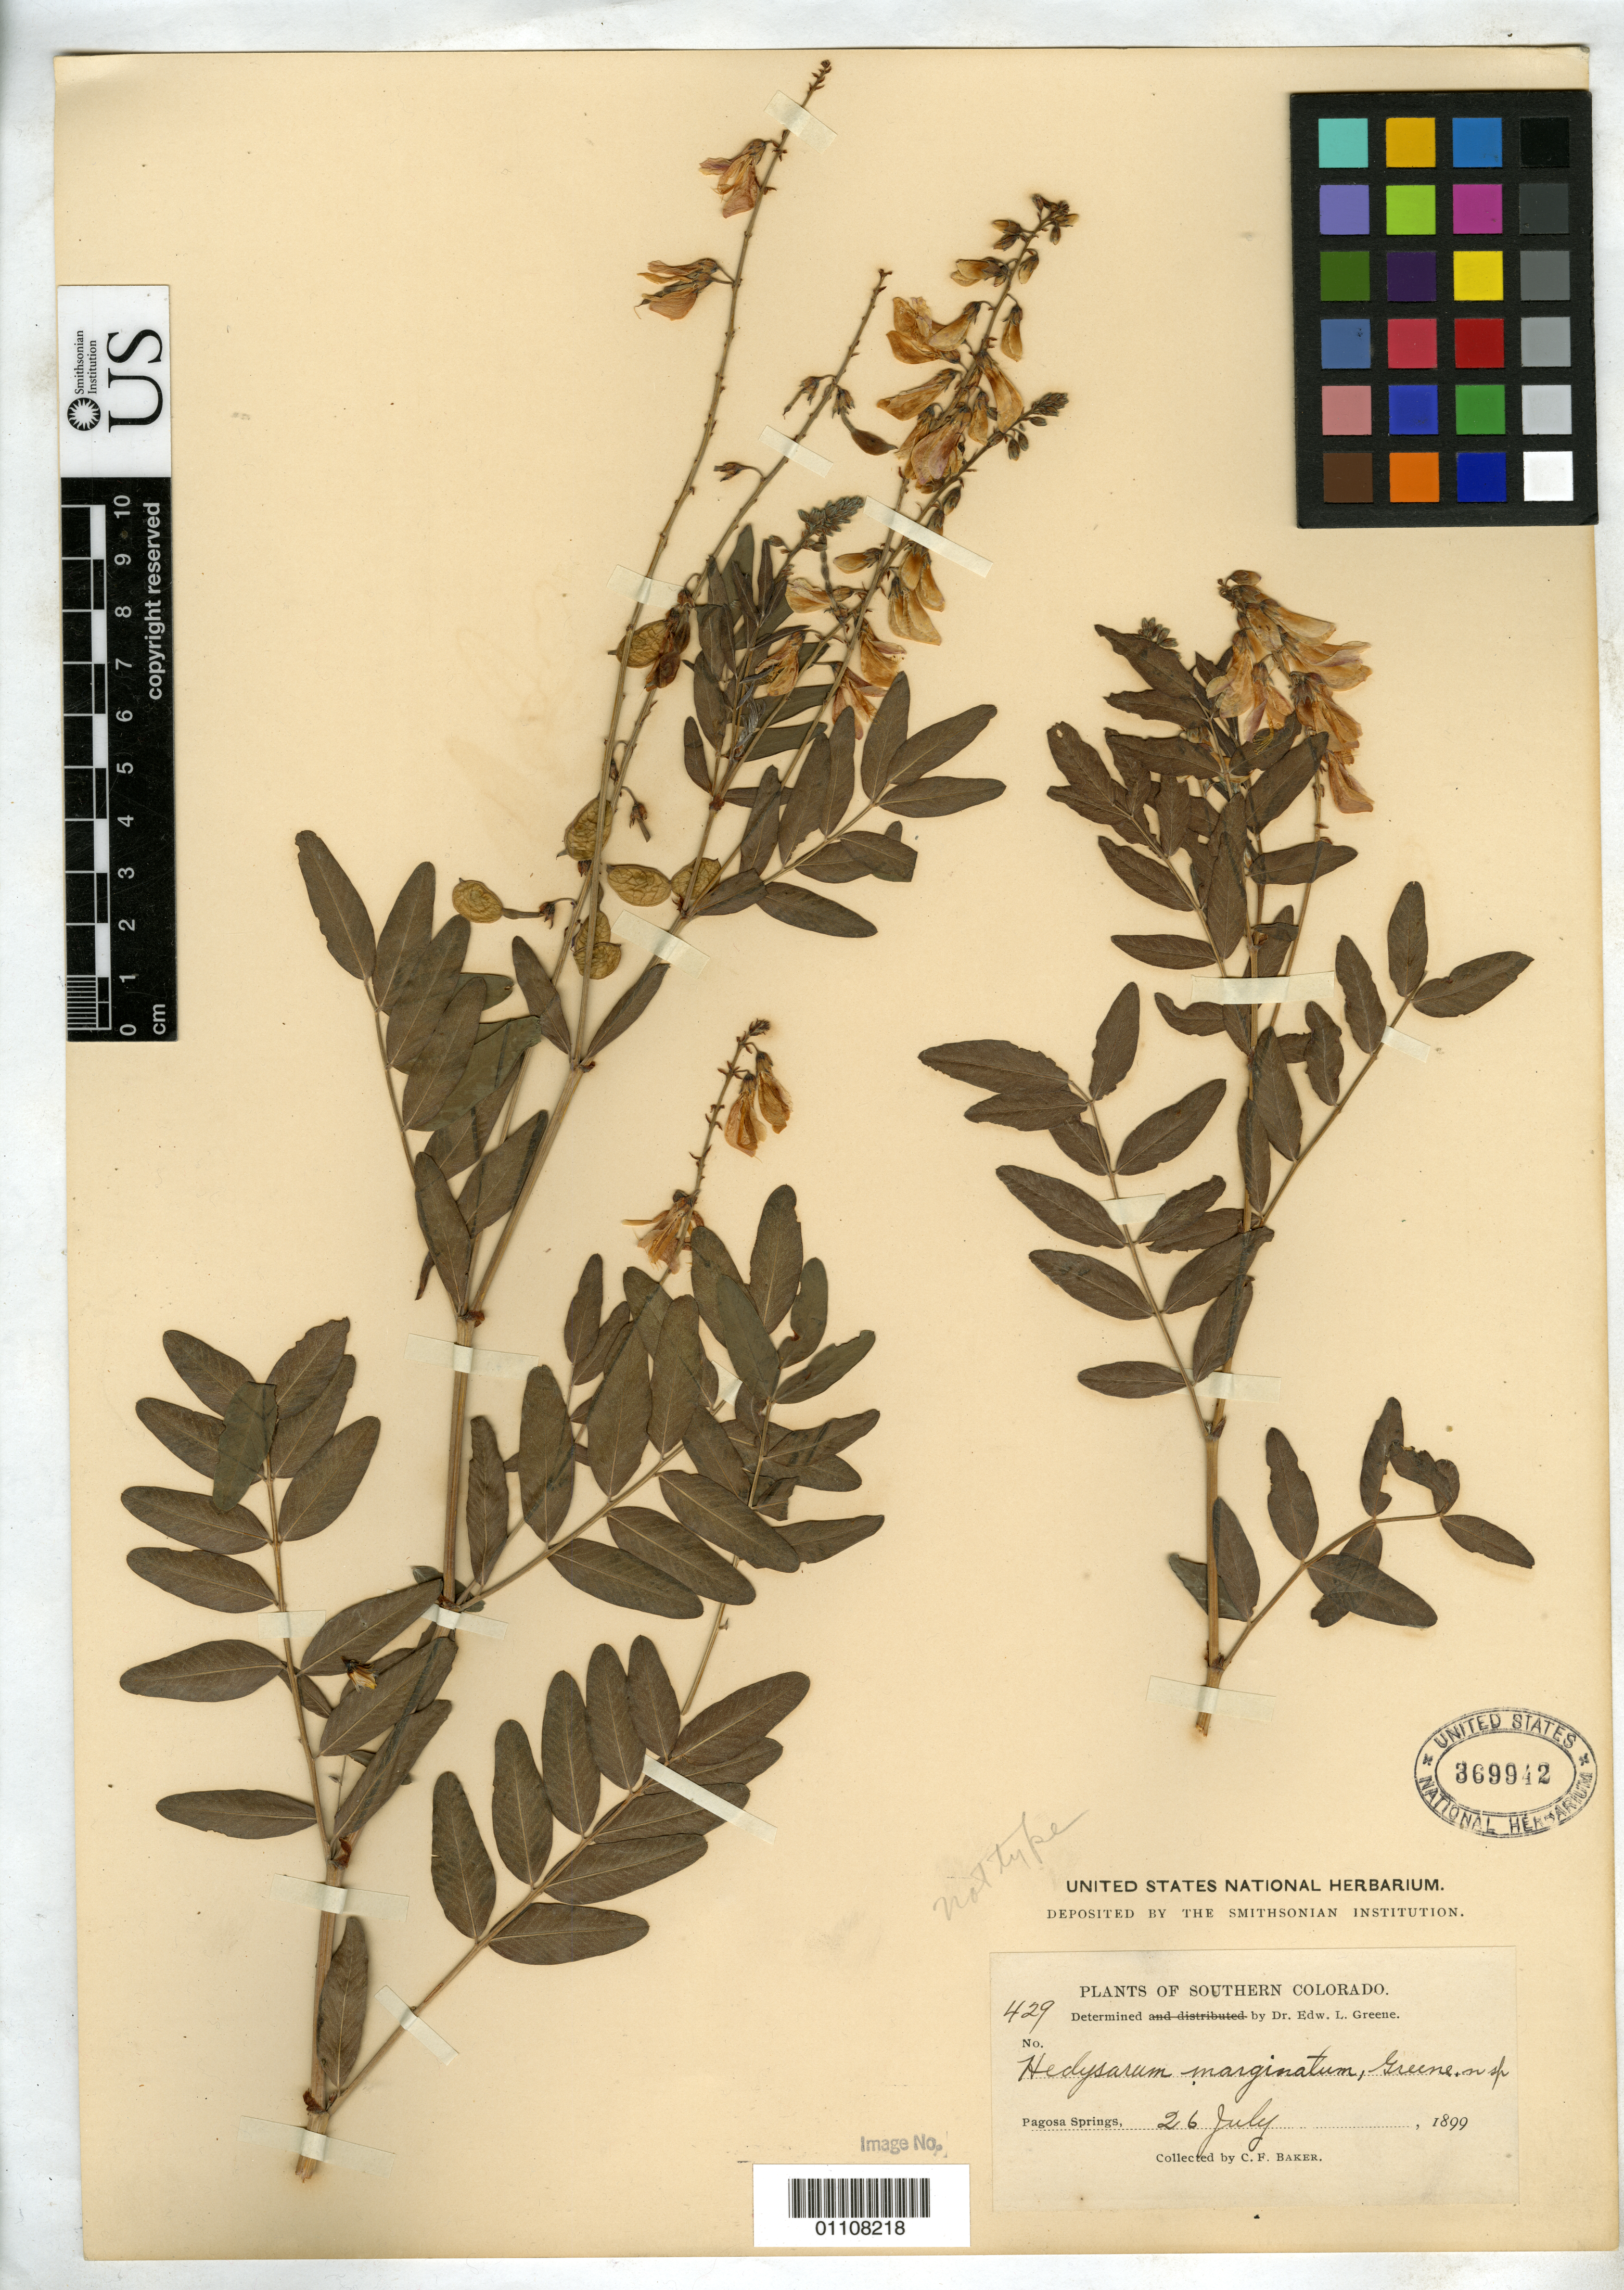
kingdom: Plantae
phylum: Tracheophyta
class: Magnoliopsida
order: Fabales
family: Fabaceae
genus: Hedysarum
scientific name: Hedysarum marginatum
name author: Greene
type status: Syntype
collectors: C. F. Baker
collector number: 429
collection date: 1899-07-26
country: United States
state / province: Colorado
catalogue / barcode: US 369942